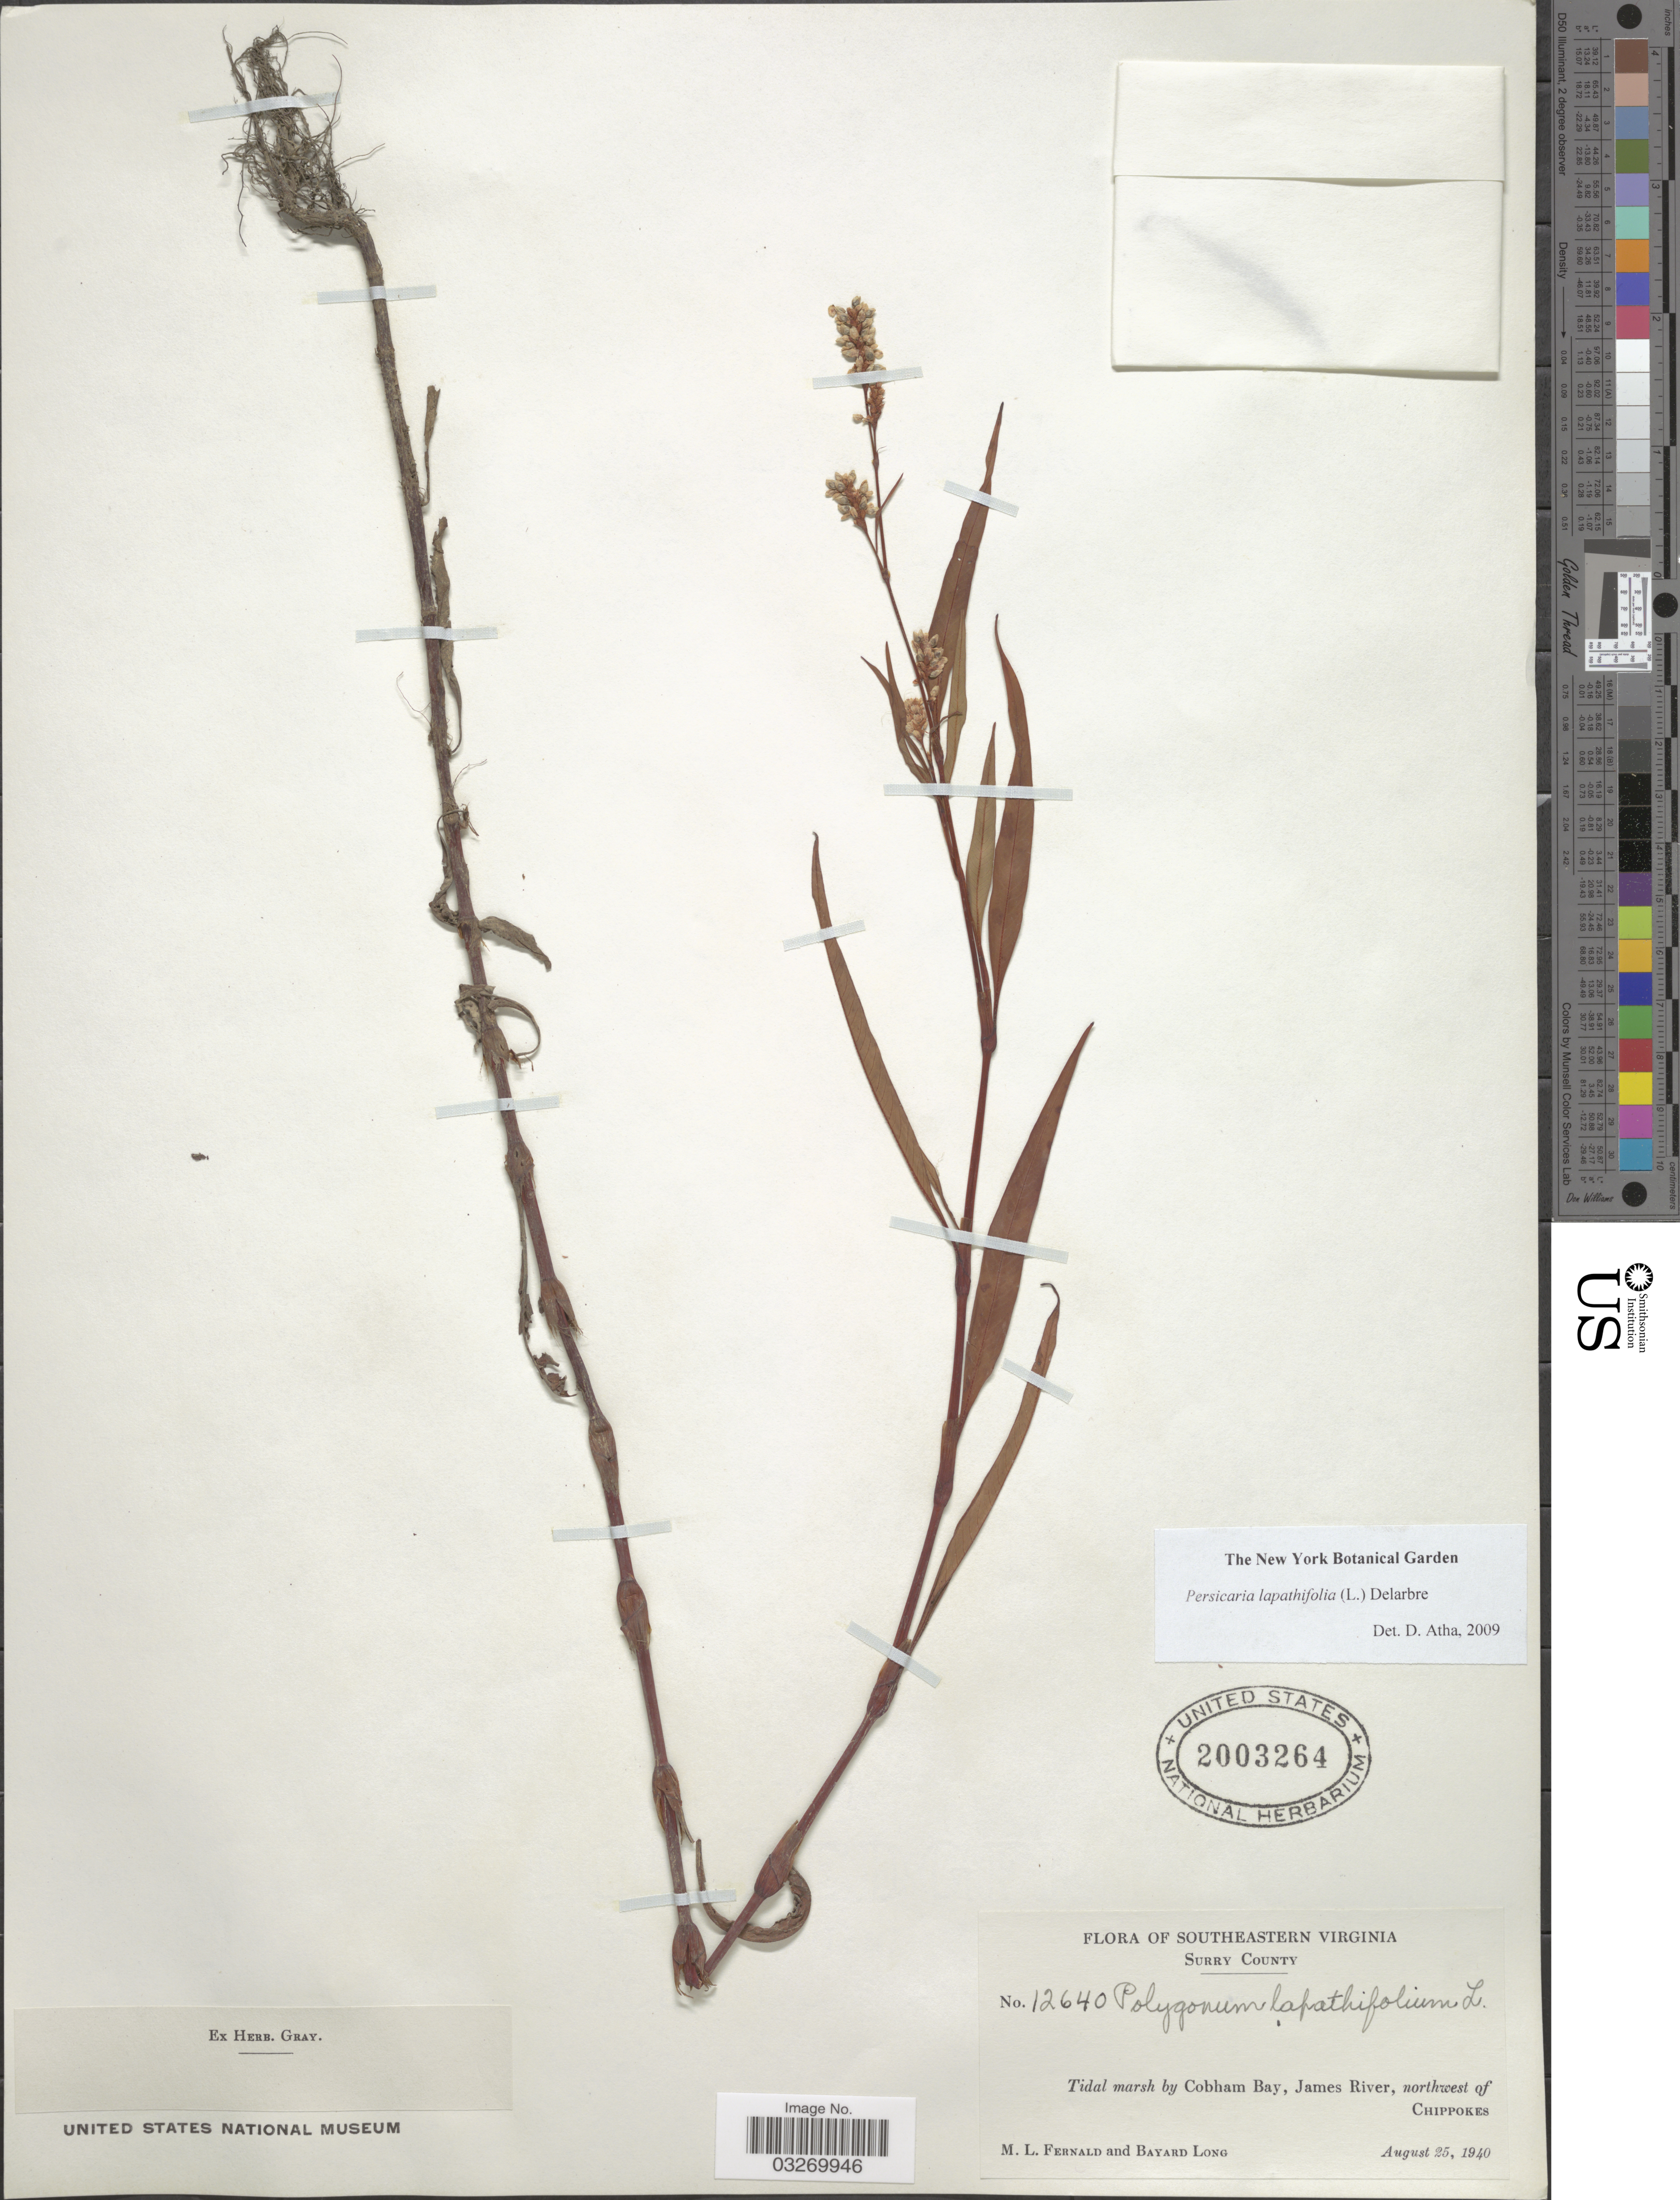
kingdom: Plantae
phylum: Tracheophyta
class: Magnoliopsida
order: Caryophyllales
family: Polygonaceae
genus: Polygonum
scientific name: Polygonum lapathifolium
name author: L.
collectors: M. L. Fernald & B. Long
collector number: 12640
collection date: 1940-08-25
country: United States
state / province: Virginia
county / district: Surry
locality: Southeastern Virginia. Surry County. Tidal marsh by Cobham Bay, James River, northwest of Chippokes.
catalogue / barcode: US 2003264